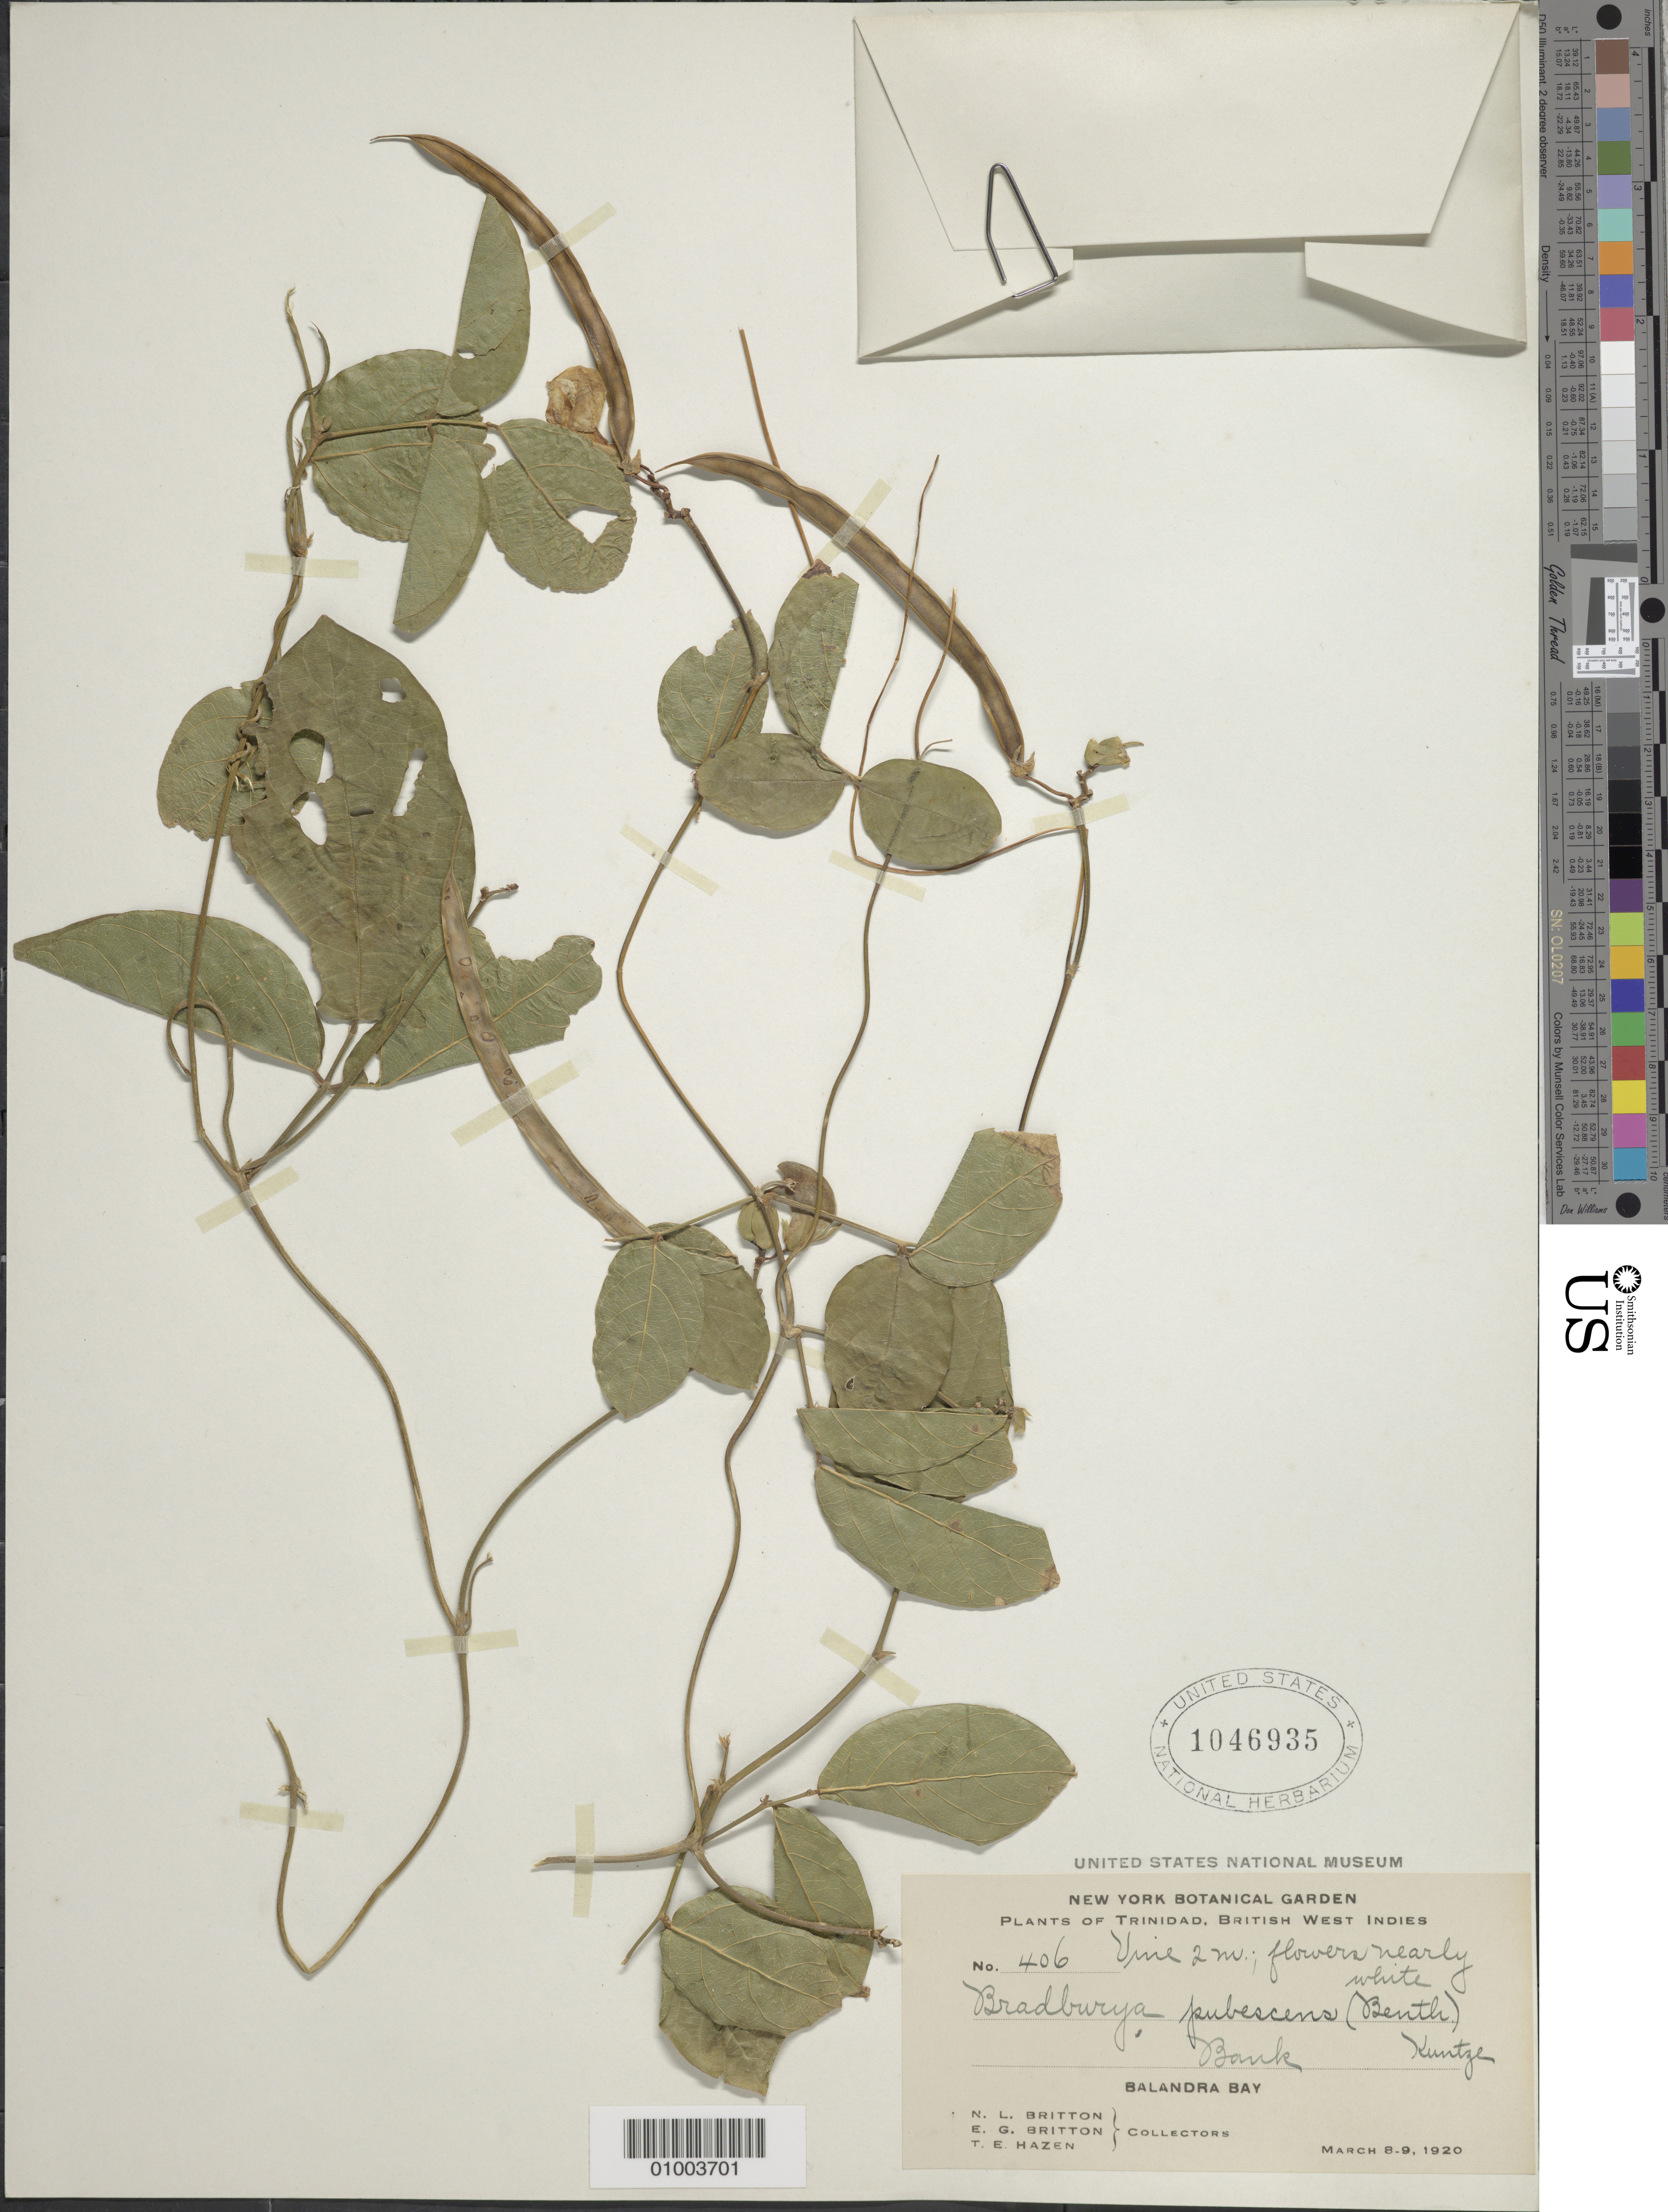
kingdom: Plantae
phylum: Tracheophyta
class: Magnoliopsida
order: Fabales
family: Fabaceae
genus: Centrosema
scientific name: Centrosema pubescens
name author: Benth.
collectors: N. Britton, E. G. Britton & T. E. Hazen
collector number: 406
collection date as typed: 08 Mar 1920 to 09 Mar 1920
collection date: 1920-03-08/1920-03-09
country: Trinidad and Tobago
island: Trinidad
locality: Balandra Bay. Bank. Vine 2m. Flowers nearly white.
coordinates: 0 N, 0 E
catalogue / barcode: US 1046935